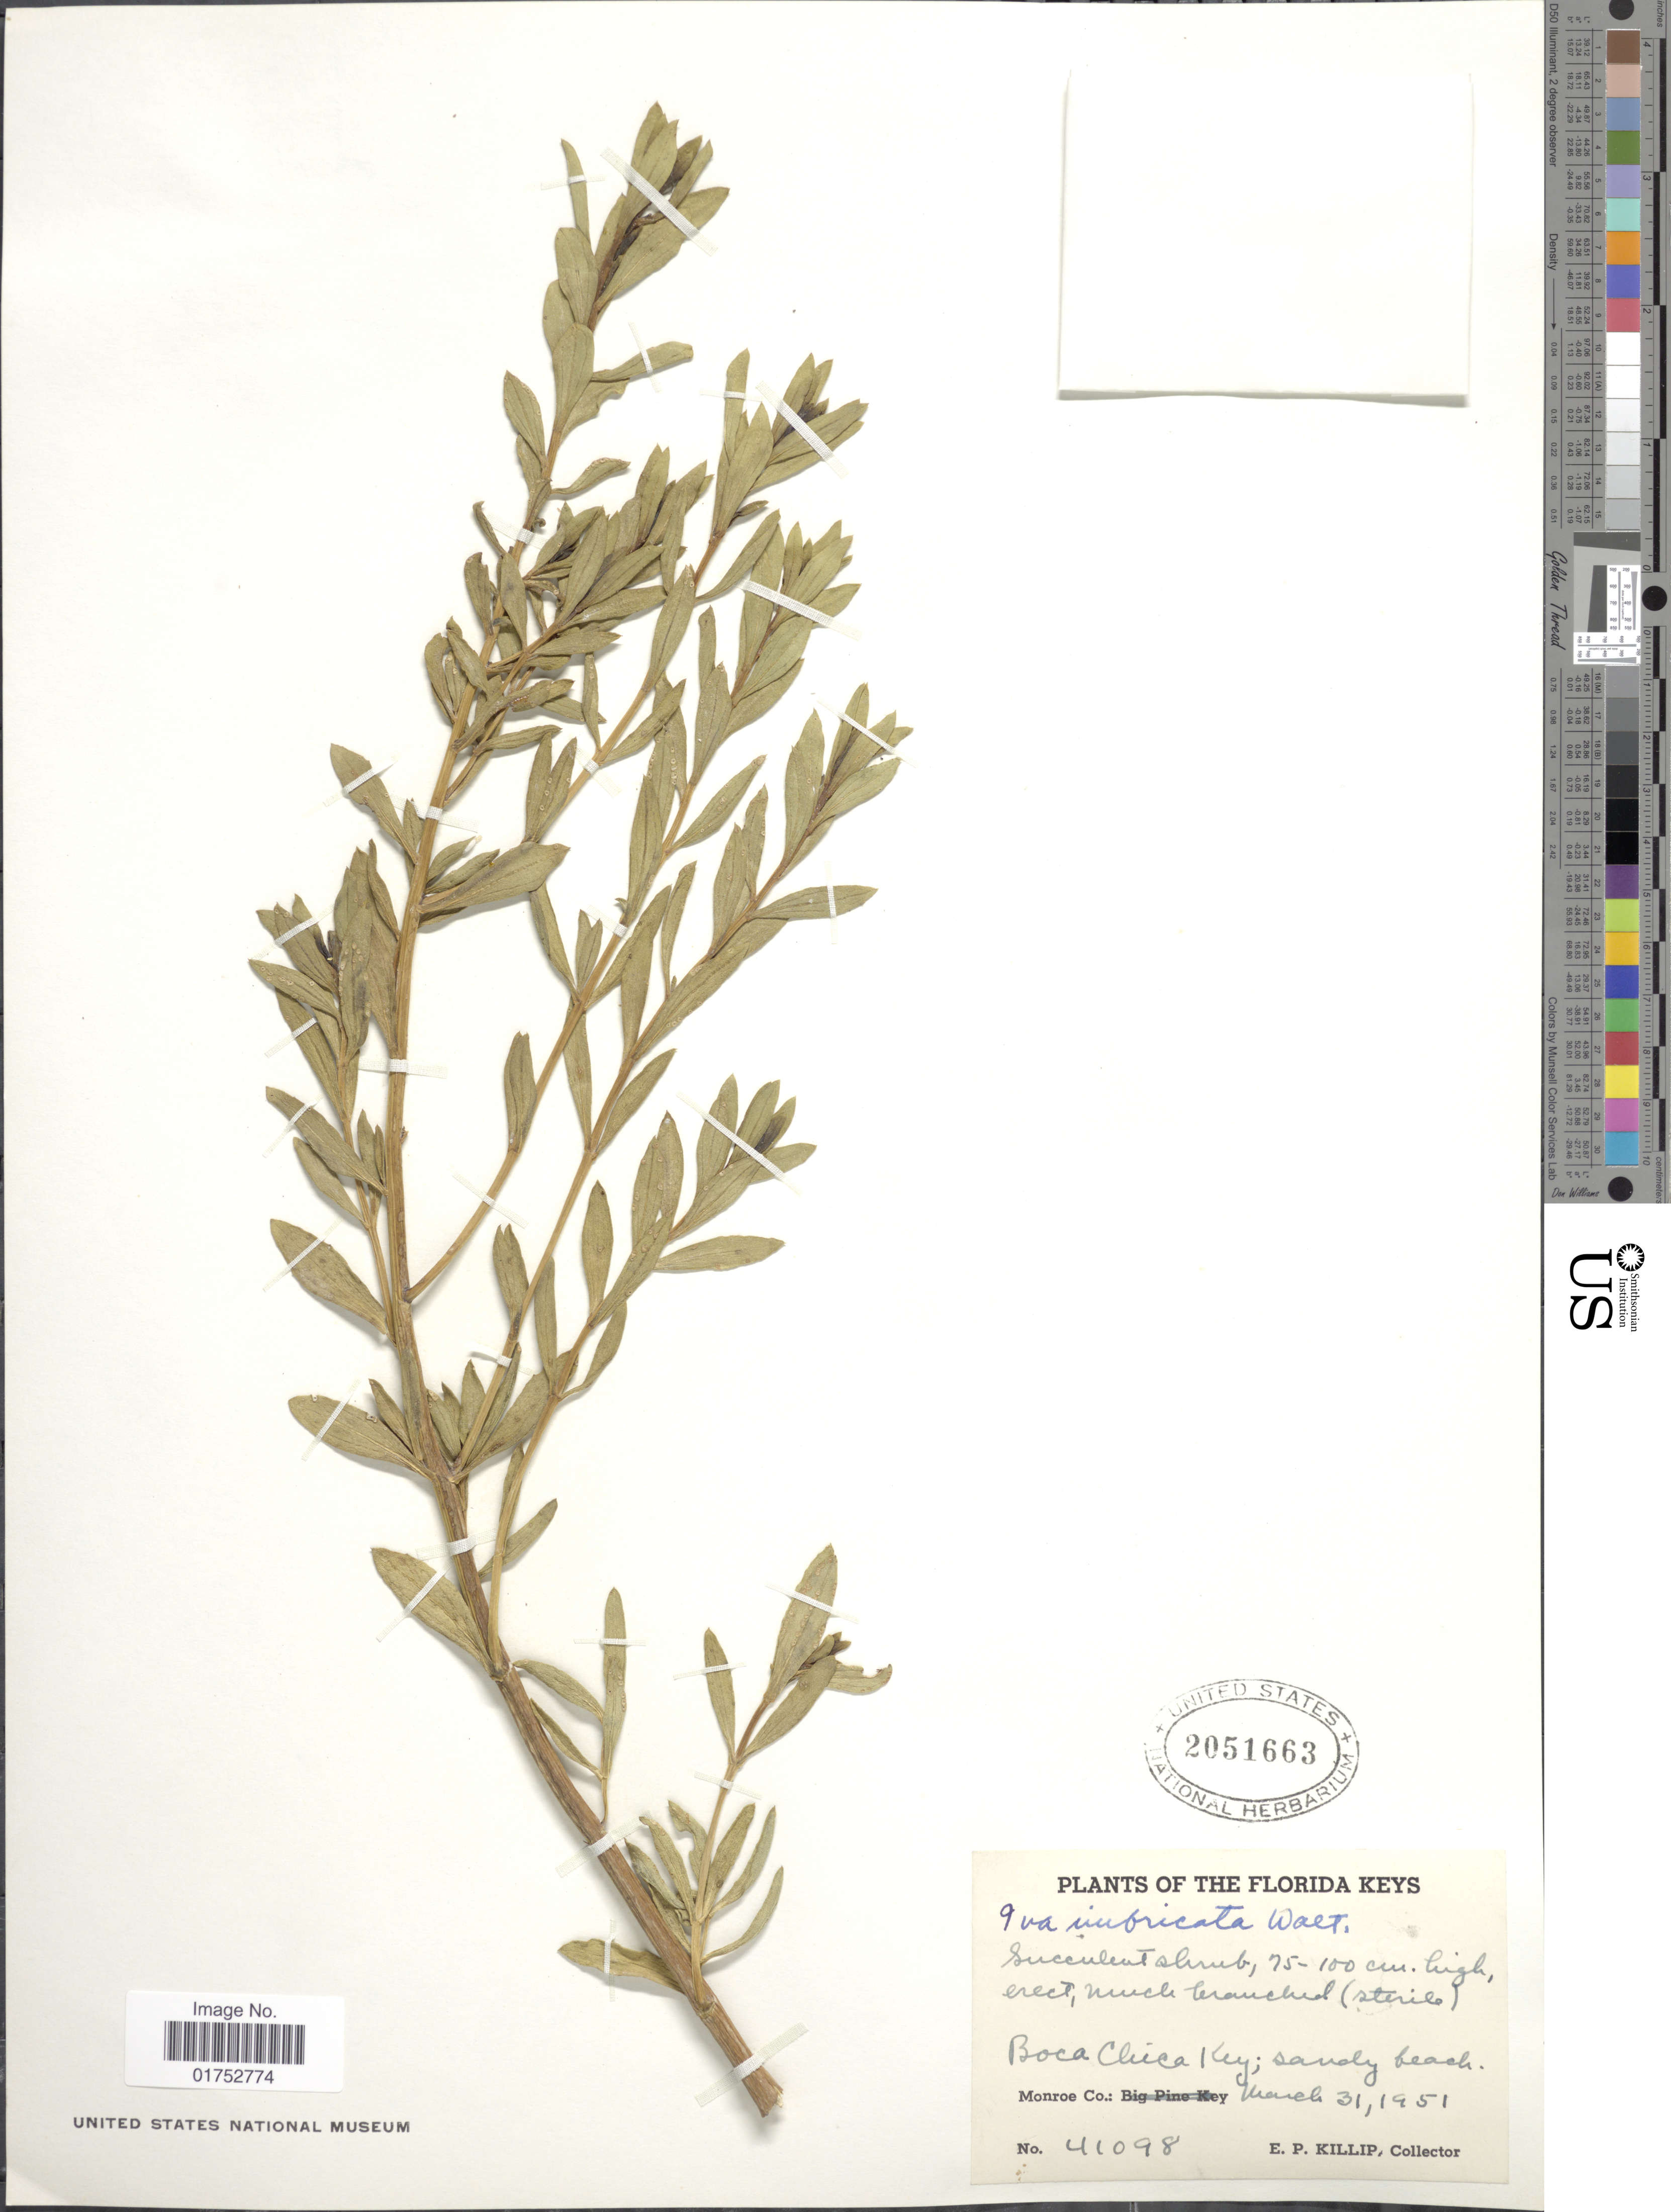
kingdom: Plantae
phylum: Tracheophyta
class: Magnoliopsida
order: Asterales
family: Asteraceae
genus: Iva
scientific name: Iva imbricata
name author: Walter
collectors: E. P. Killip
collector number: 41098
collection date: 1951-03-31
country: United States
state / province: Florida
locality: Florida Keys, Boca Chica Key, Monroe Co.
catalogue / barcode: US 2051663